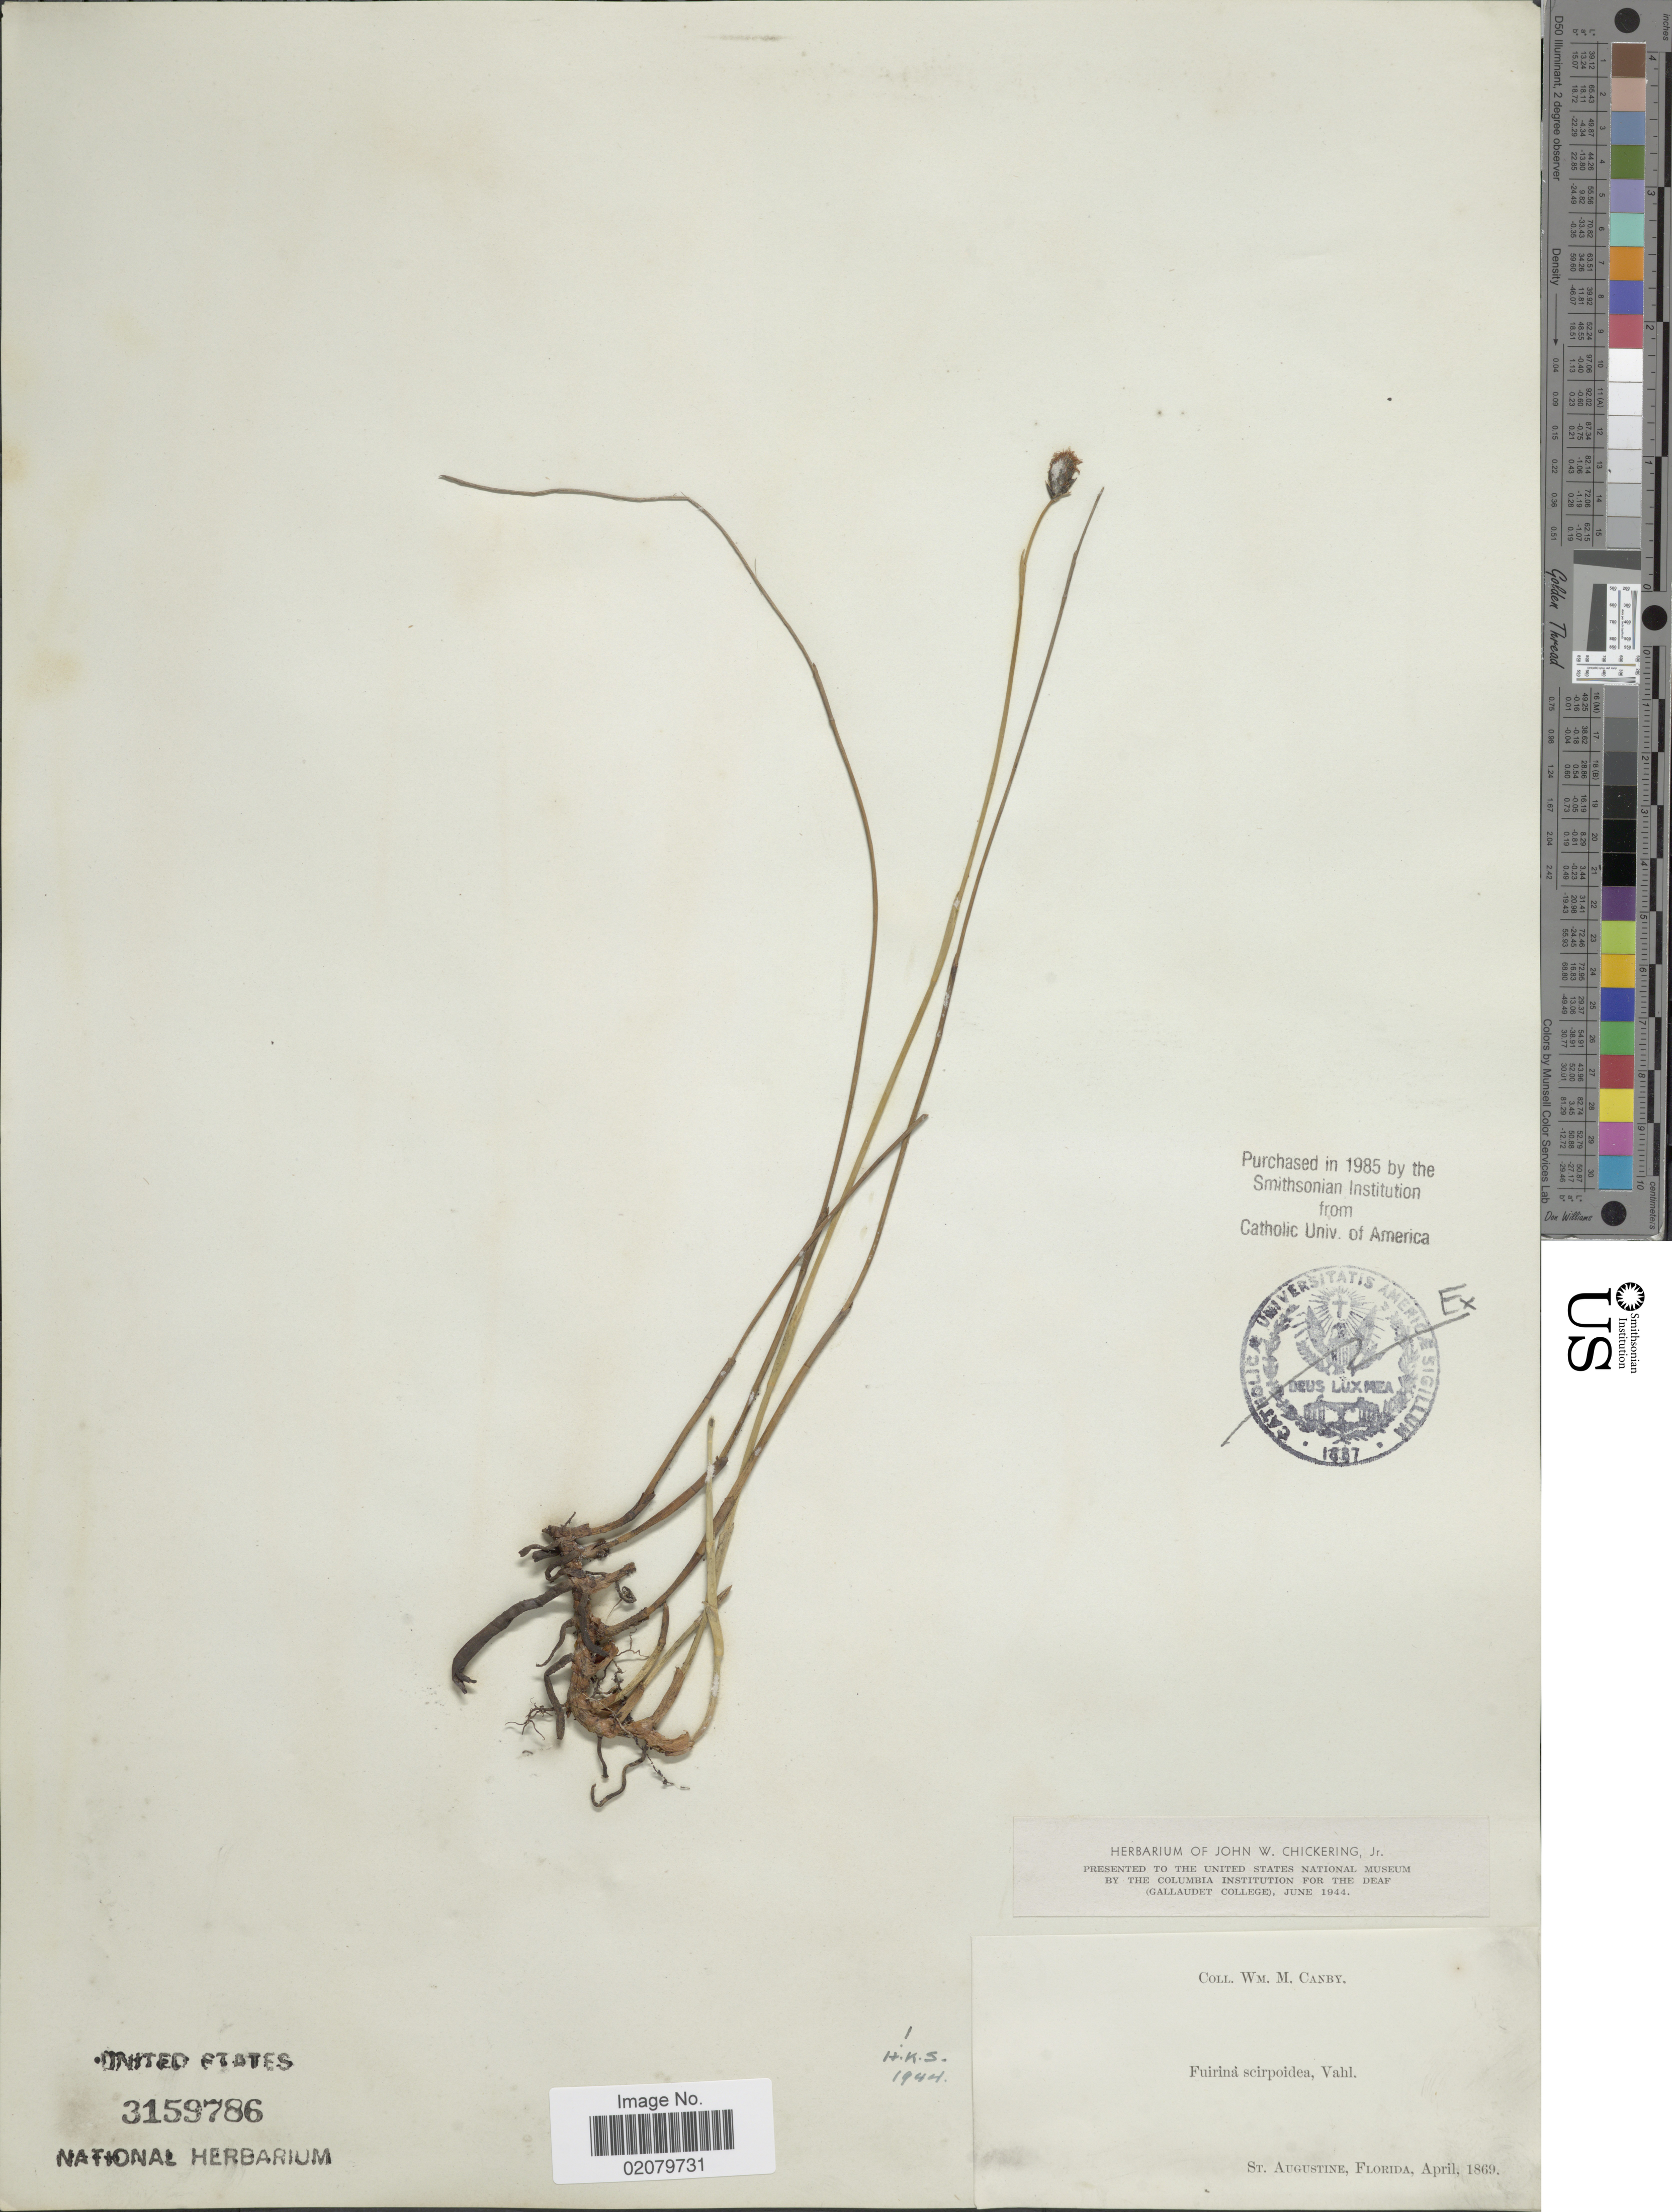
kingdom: Plantae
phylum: Tracheophyta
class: Liliopsida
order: Poales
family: Cyperaceae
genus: Fuirena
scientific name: Fuirena scirpoidea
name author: Michx.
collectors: W. M. Canby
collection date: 1869-04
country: United States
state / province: Florida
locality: St. Augustine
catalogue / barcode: US 3159786